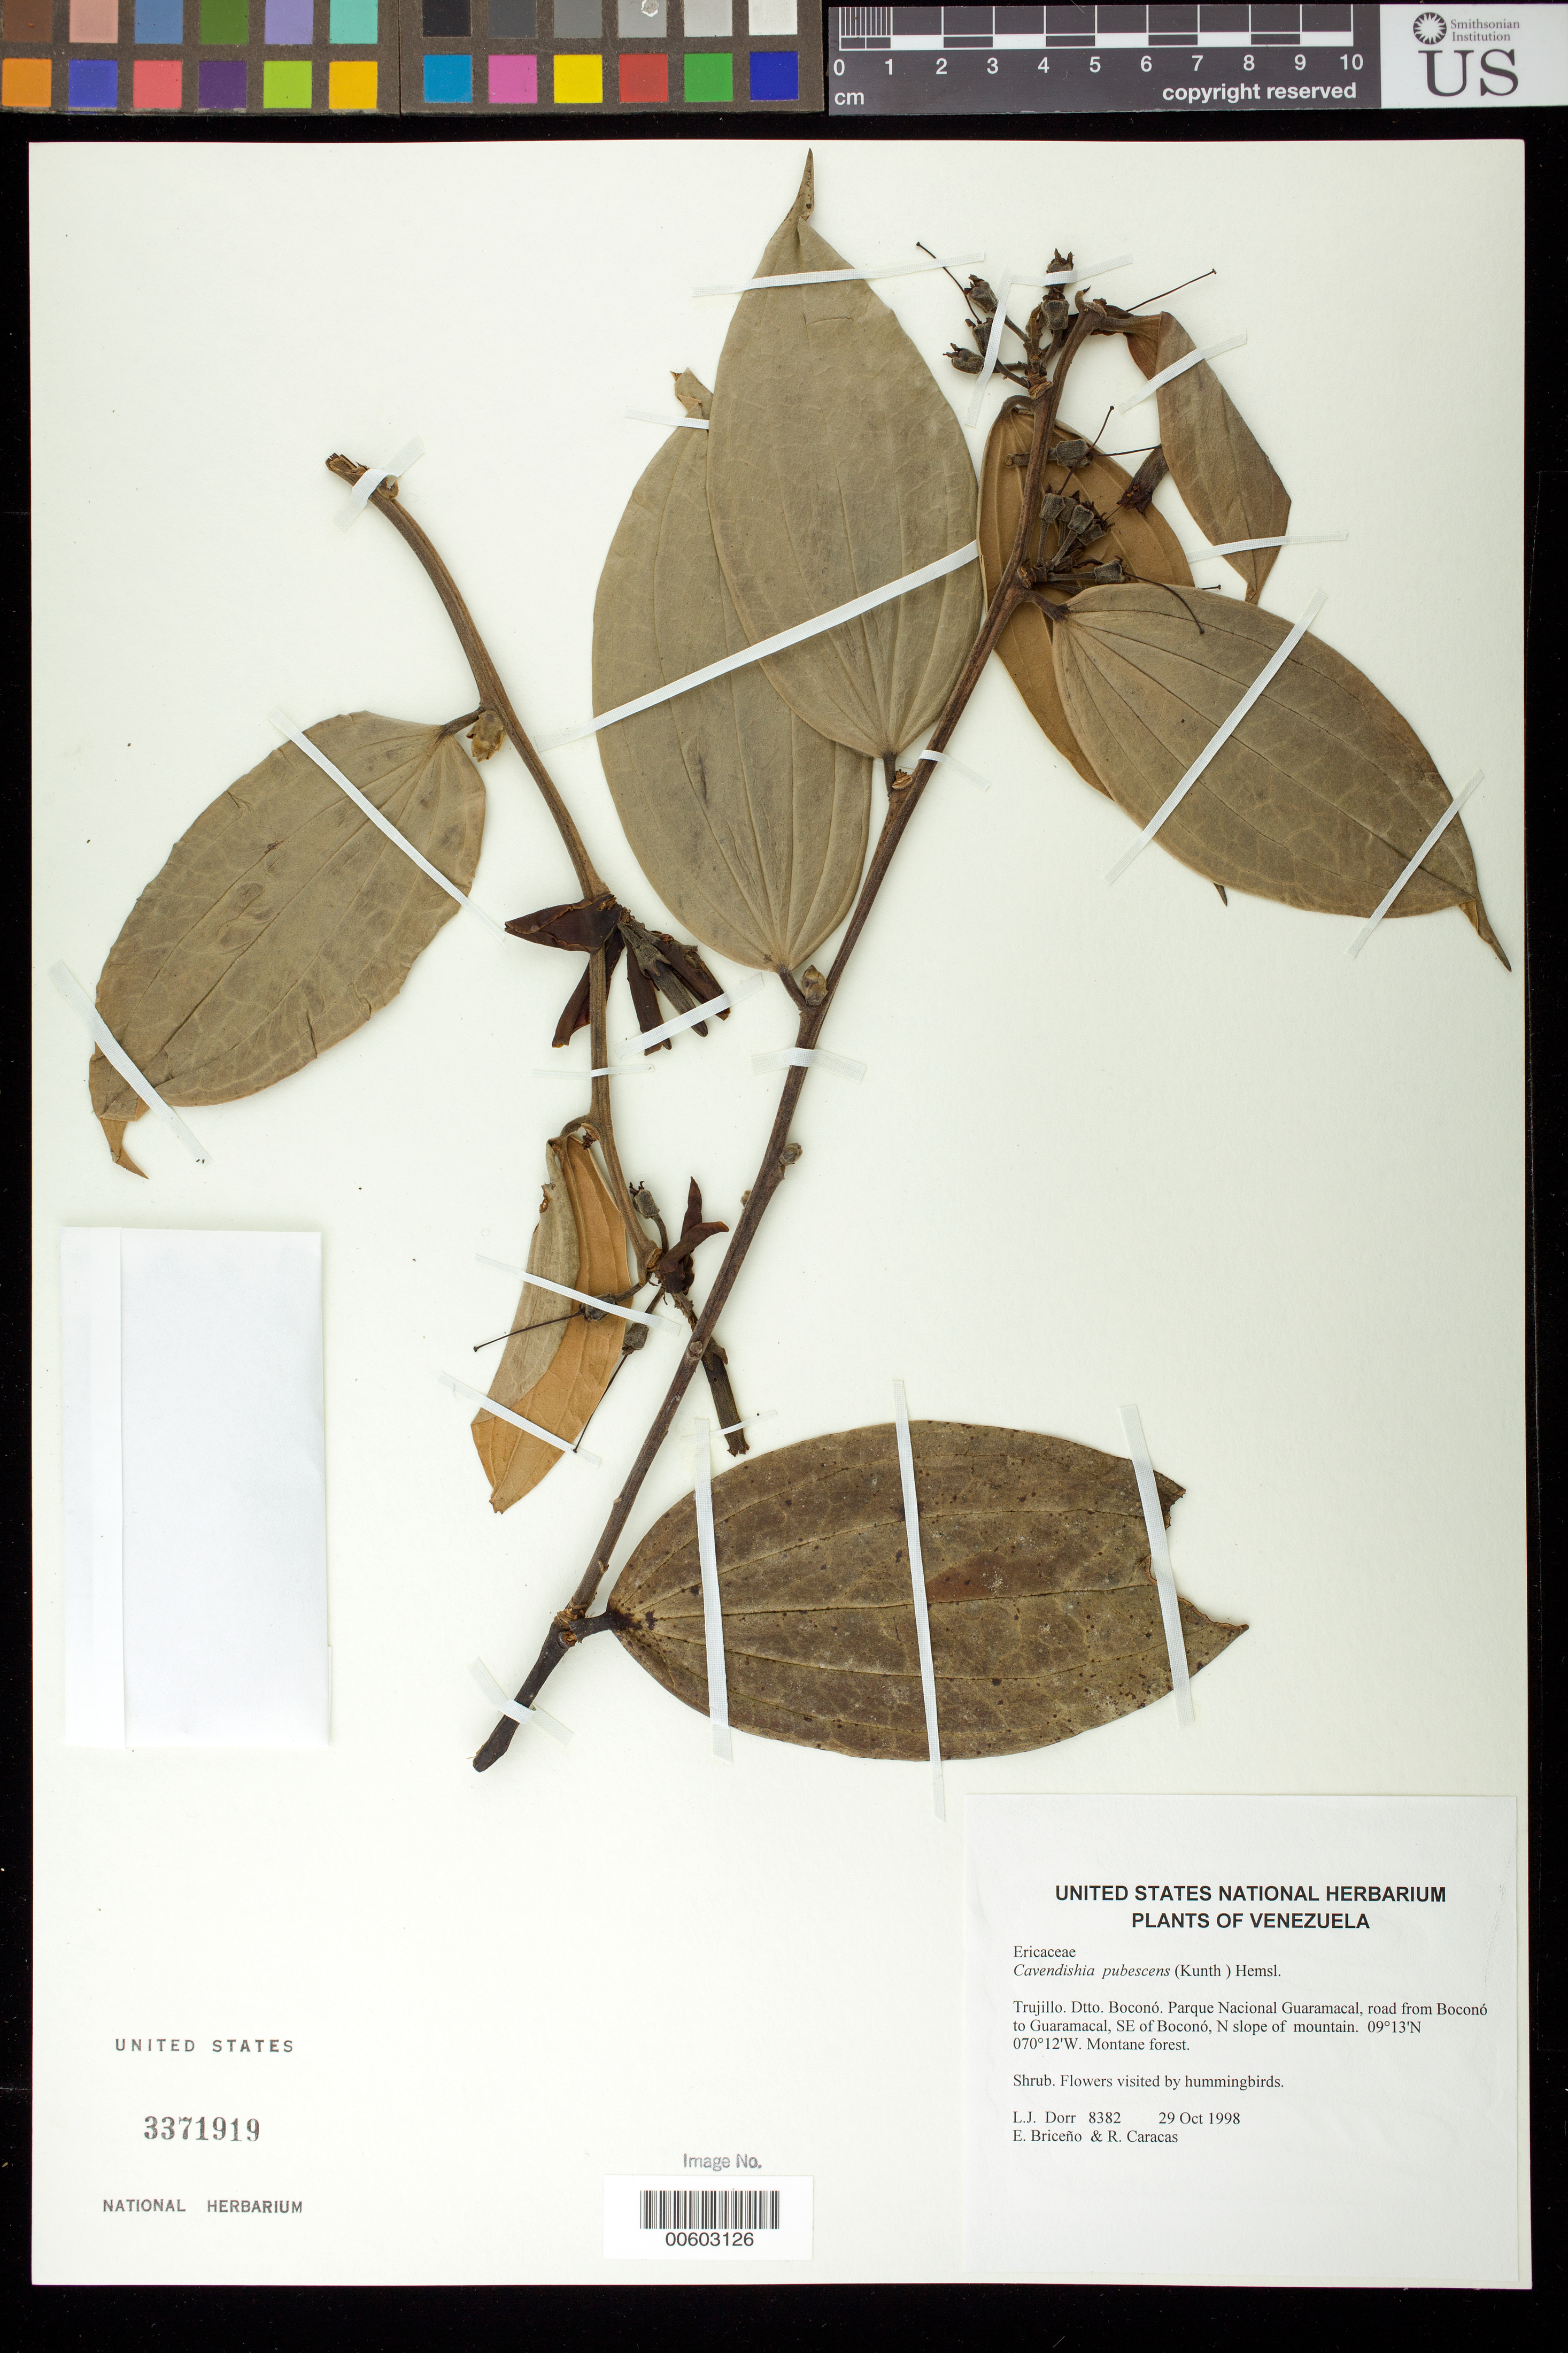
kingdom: Plantae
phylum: Tracheophyta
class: Magnoliopsida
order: Ericales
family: Ericaceae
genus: Cavendishia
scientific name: Cavendishia pubescens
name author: (Kunth) Hemsl.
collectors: L. J. Dorr, E. Briceño & R. Caracas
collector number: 8382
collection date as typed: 29 Oct 1998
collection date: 1998-10-29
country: Venezuela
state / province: Trujillo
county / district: Boconó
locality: Parque Nacional Guaramacal, road from Boconó to Guaramacal, SE of Boconó, N slope of mountain.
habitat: Montane forest.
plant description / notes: MO, NY, PORT, US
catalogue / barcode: US 3371919